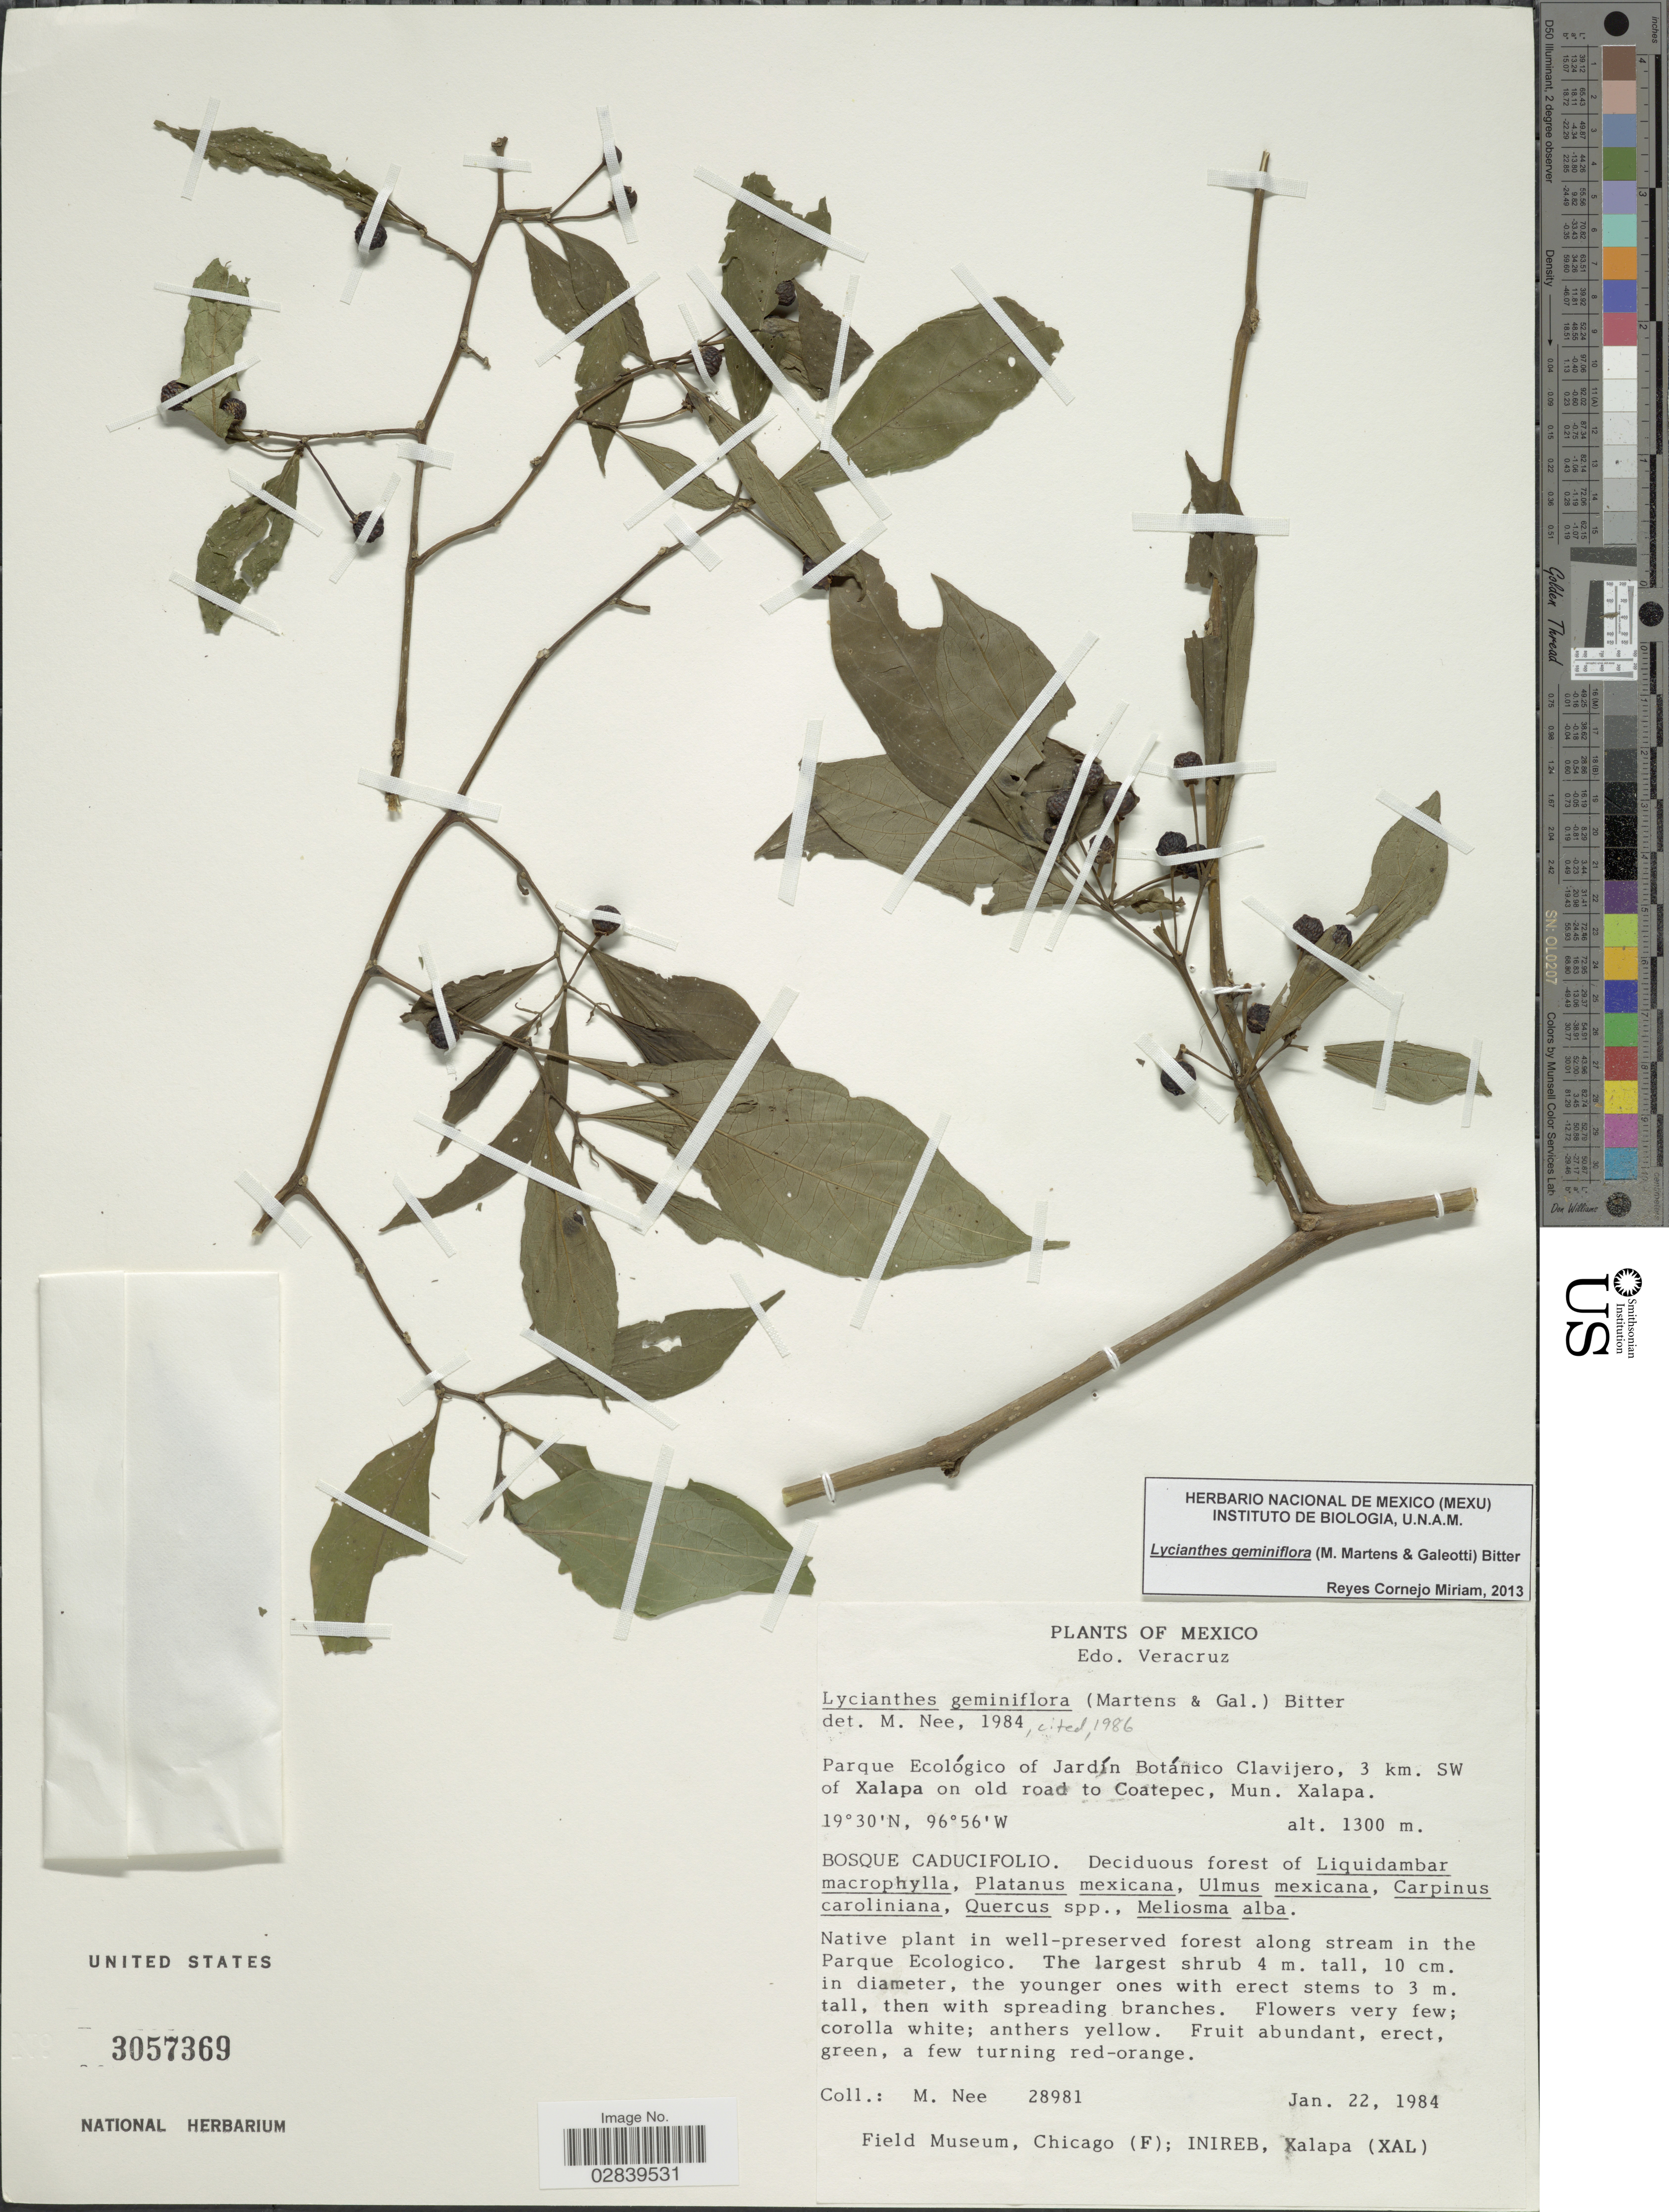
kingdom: Plantae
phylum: Tracheophyta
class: Magnoliopsida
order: Solanales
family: Solanaceae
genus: Lycianthes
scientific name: Lycianthes geminiflora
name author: (M. Martens & Galeotti) Bitter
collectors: M. Nee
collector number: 28981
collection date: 1984-01-22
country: Mexico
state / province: Veracruz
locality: Edo. Veracruz, Parque Ecológico of Jardín Botánico Clavijero, 3 km. SW of Xalapa on old road to Coatepec, Mun. Xalapa.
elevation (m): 1300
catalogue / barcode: US 3057369